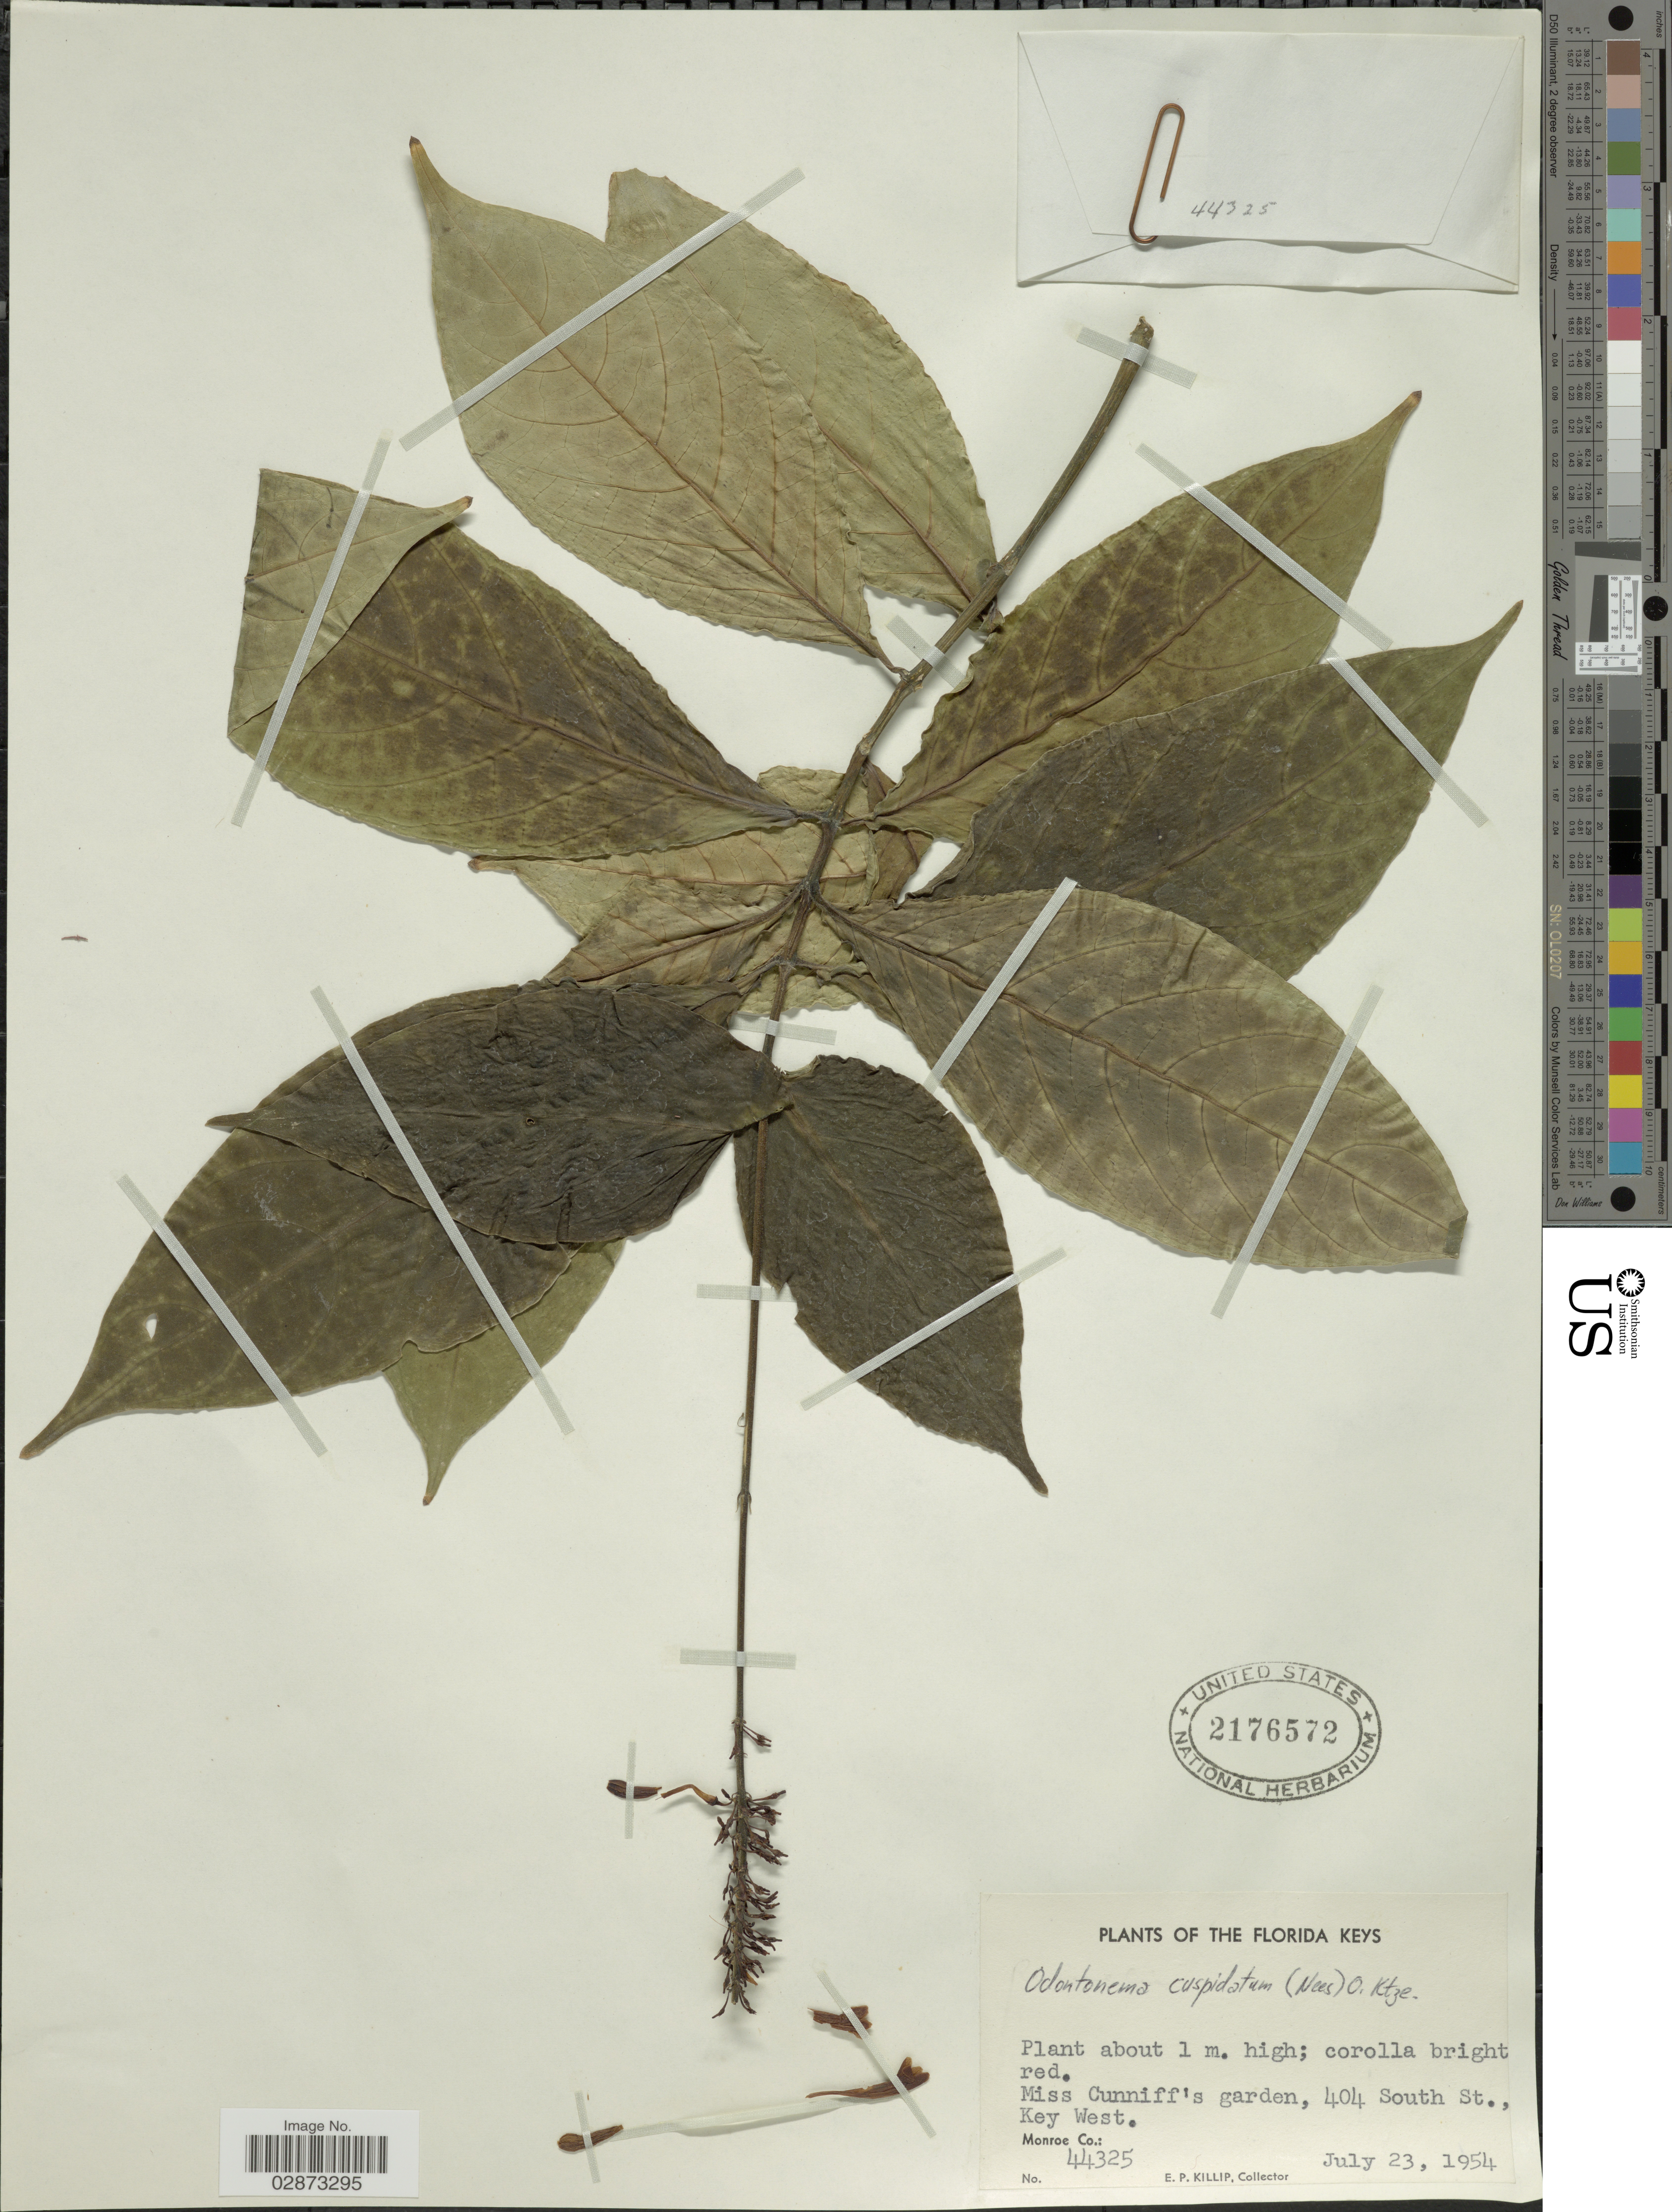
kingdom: Plantae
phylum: Tracheophyta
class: Magnoliopsida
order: Lamiales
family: Acanthaceae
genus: Odontonema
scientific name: Odontonema cuspidatum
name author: (Nees) Kuntze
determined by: Wasshausen, Dieter C., (BOT), Smithsonian Institution - National Museum of Natural History (UNITED STATES)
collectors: E. P. Killip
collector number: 44325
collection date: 1954-07-23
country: United States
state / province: Florida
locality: Florida Keys. Miss Cunniff's garden, 404 South St., Key West. Monroe Co.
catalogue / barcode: US 2176572